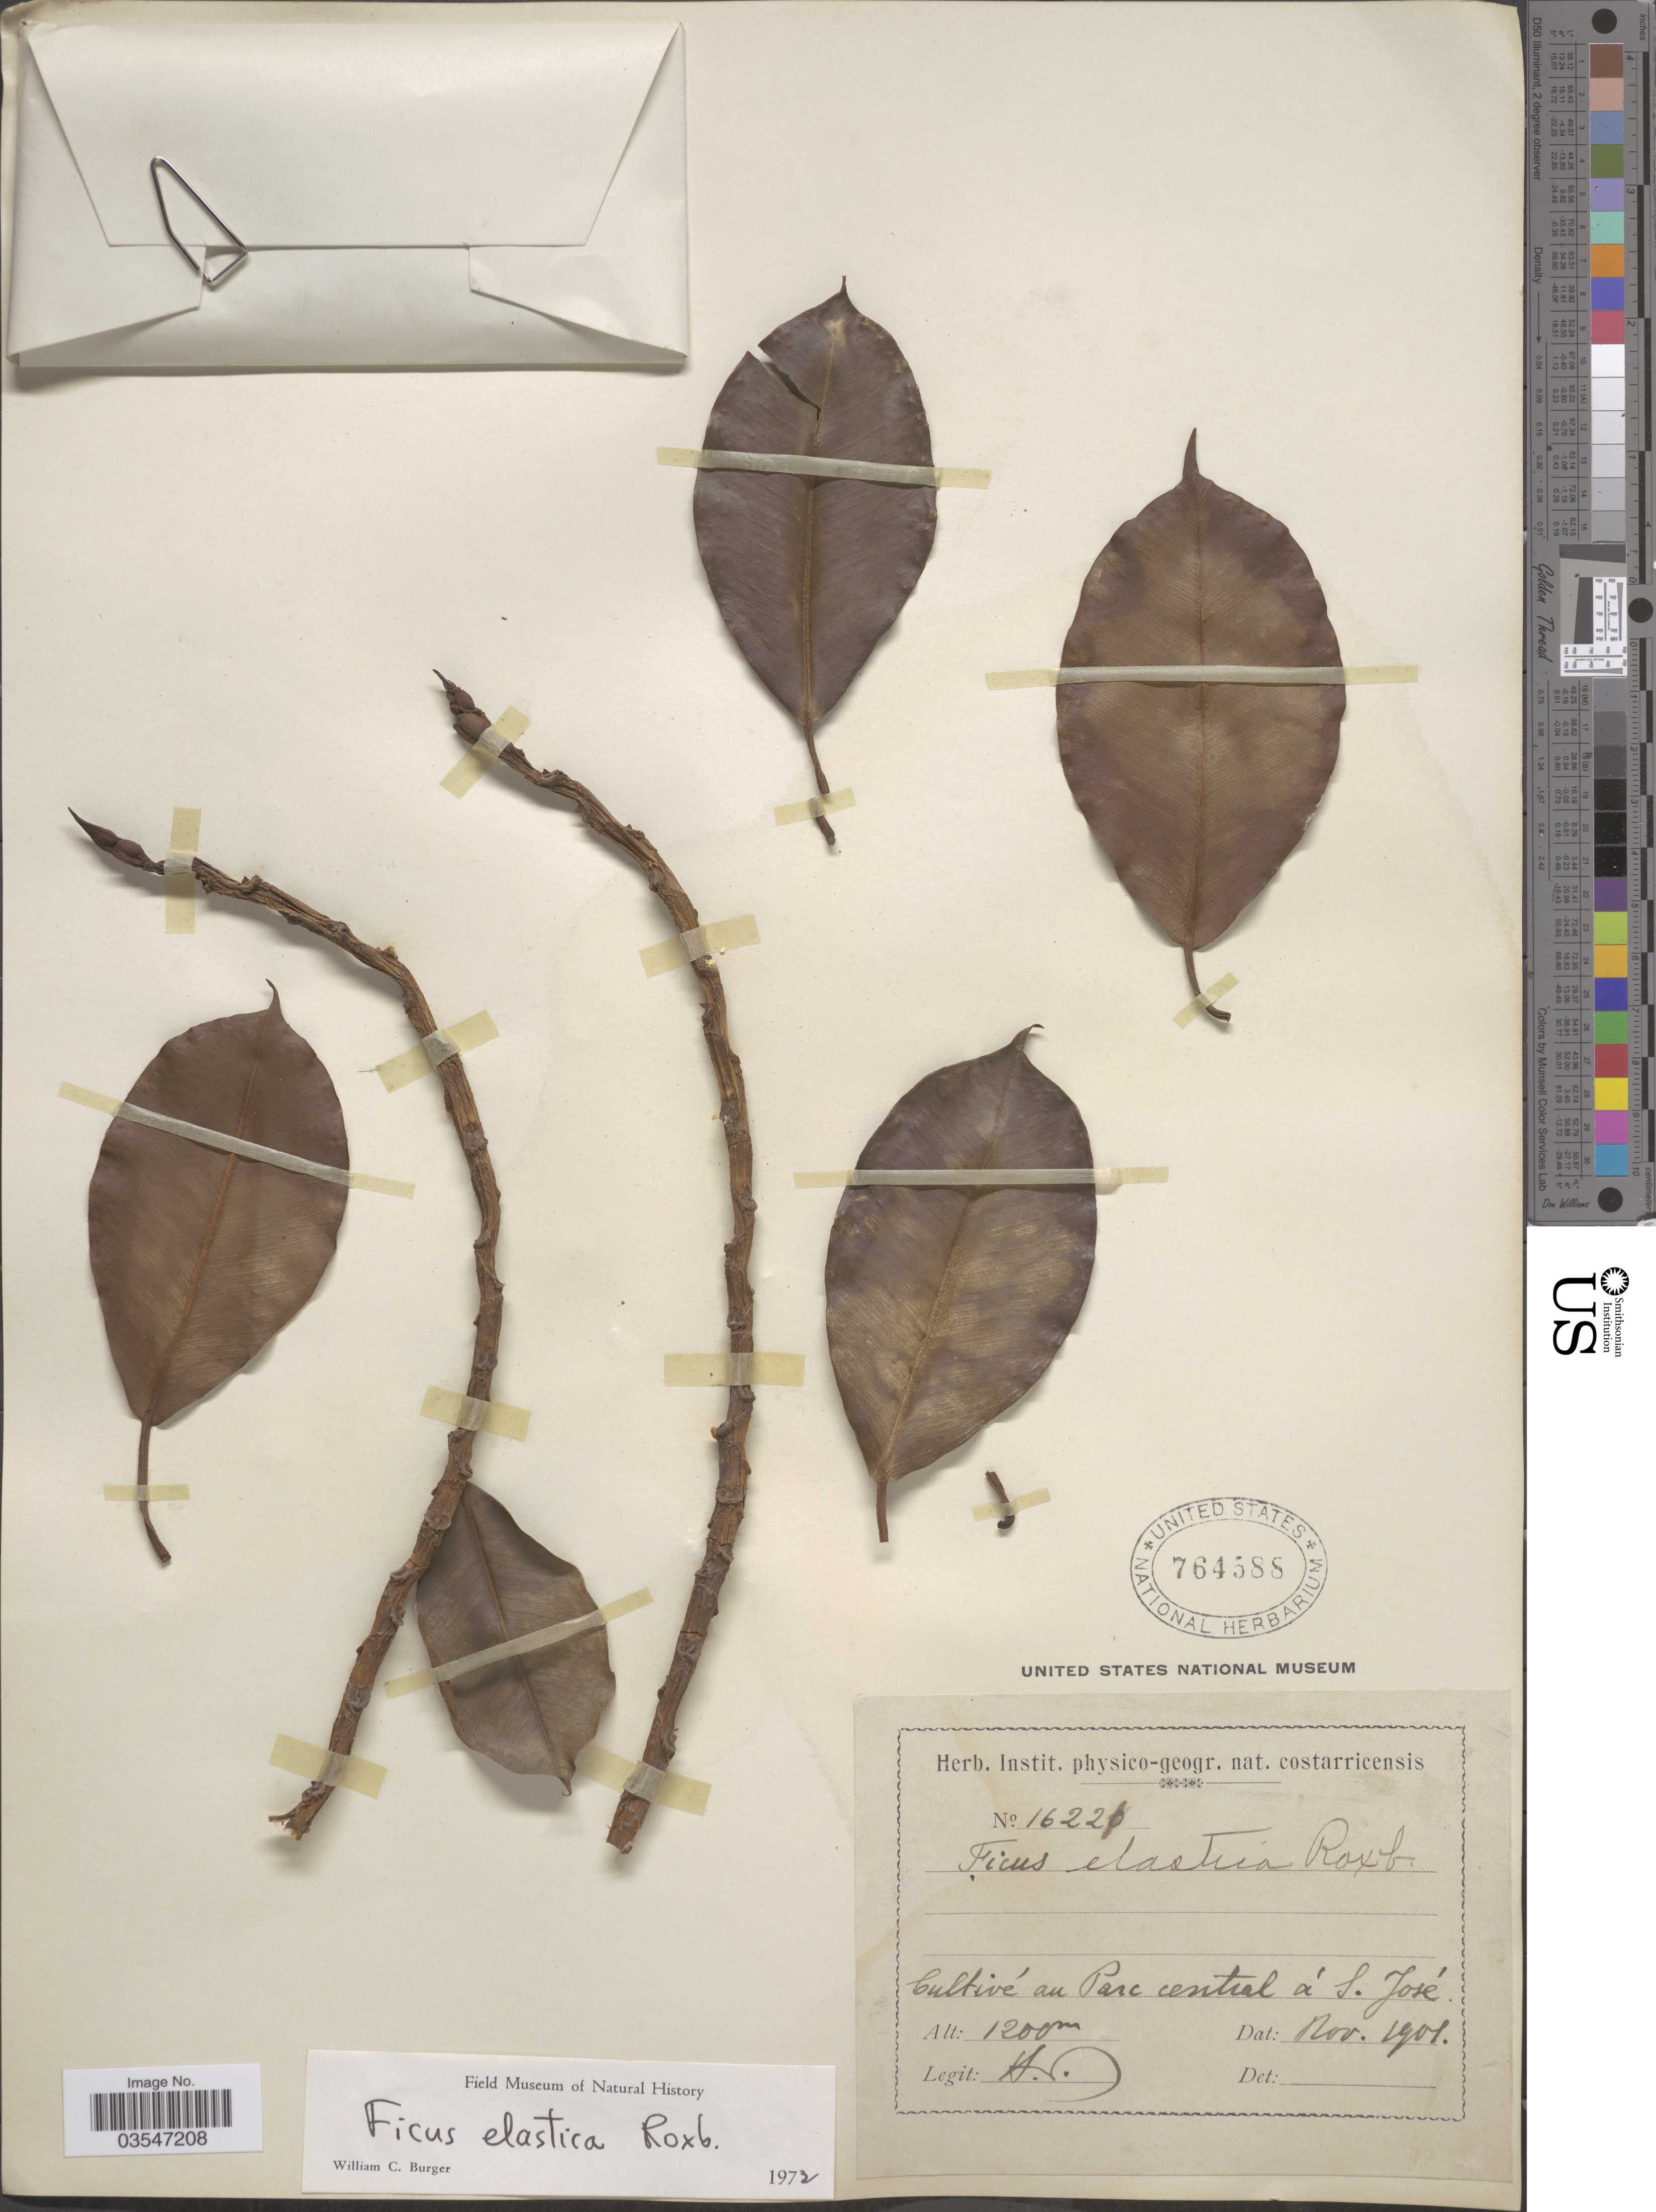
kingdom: Plantae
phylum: Tracheophyta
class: Magnoliopsida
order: Rosales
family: Moraceae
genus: Ficus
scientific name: Ficus elastica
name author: Roxb.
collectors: A. D.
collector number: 16221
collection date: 1901-11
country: Costa Rica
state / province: San José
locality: Parc central á S. José.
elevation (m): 1200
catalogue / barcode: US 764588